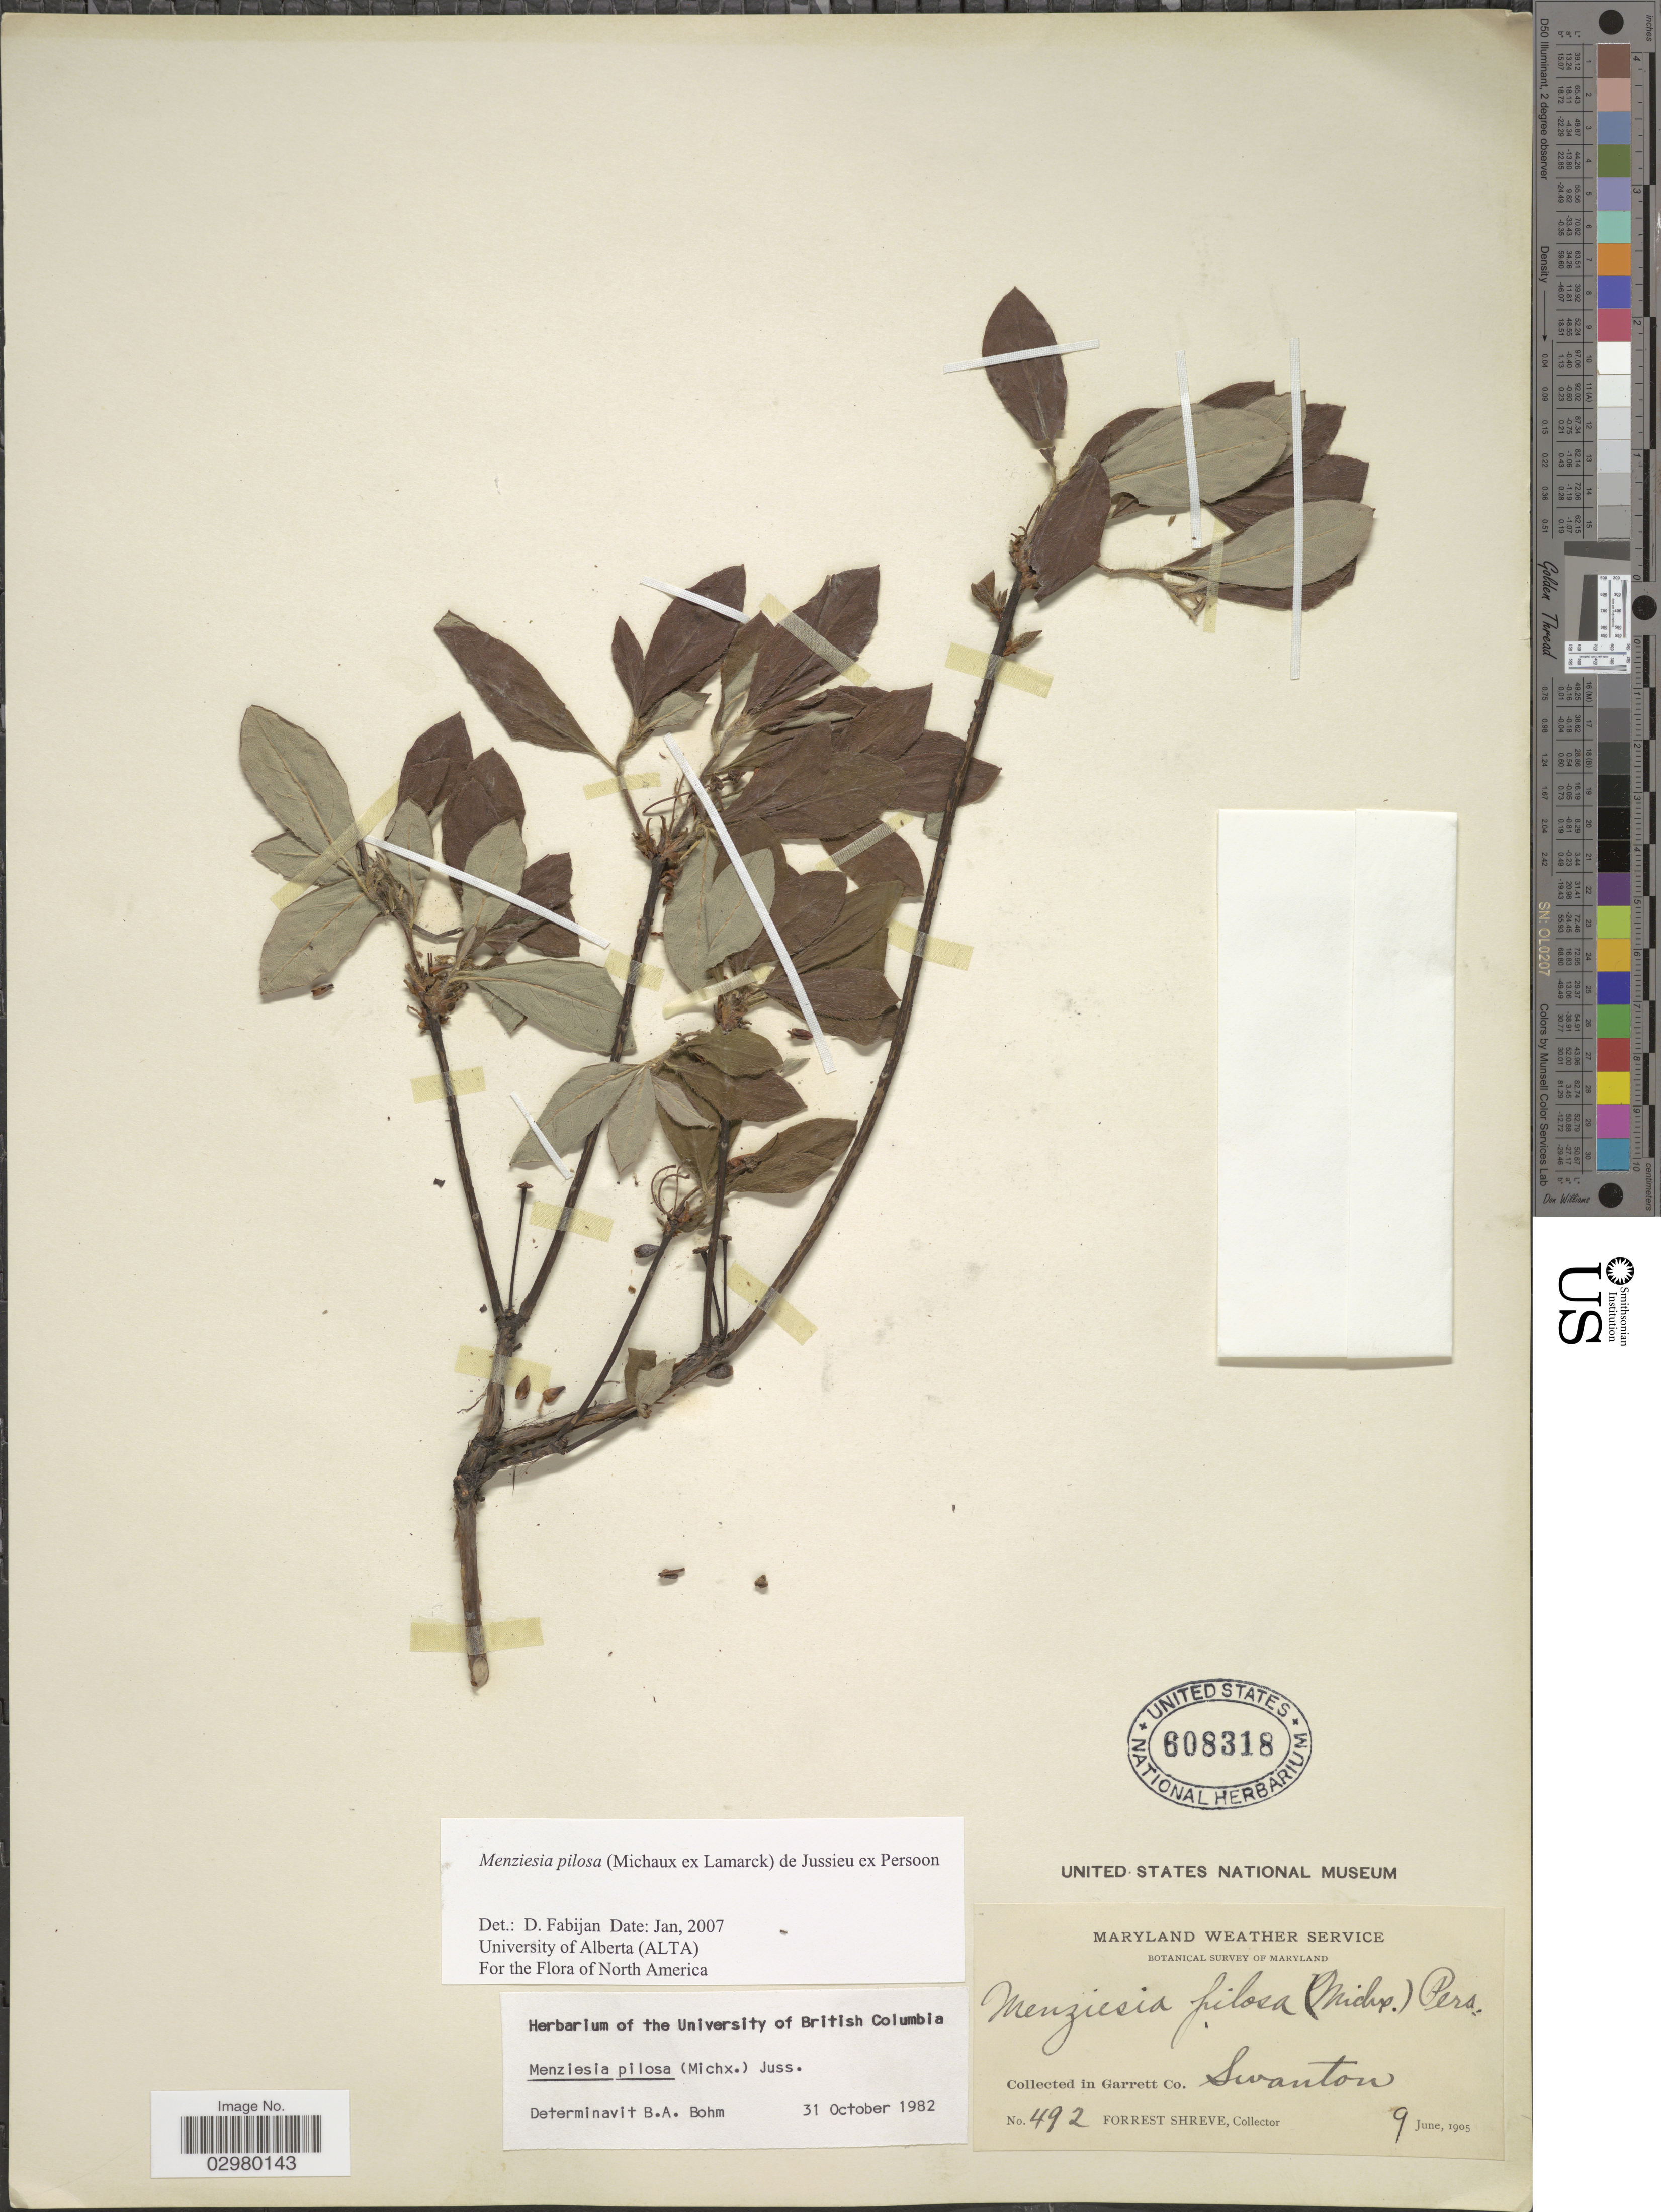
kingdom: Plantae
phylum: Tracheophyta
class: Magnoliopsida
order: Ericales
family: Ericaceae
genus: Menziesia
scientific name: Menziesia pilosa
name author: (Michx.) Juss.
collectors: F. Shreve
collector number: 492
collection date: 1905-06-09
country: United States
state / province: Maryland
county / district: Garrett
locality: Garrett Co. Swanton.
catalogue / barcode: US 608318